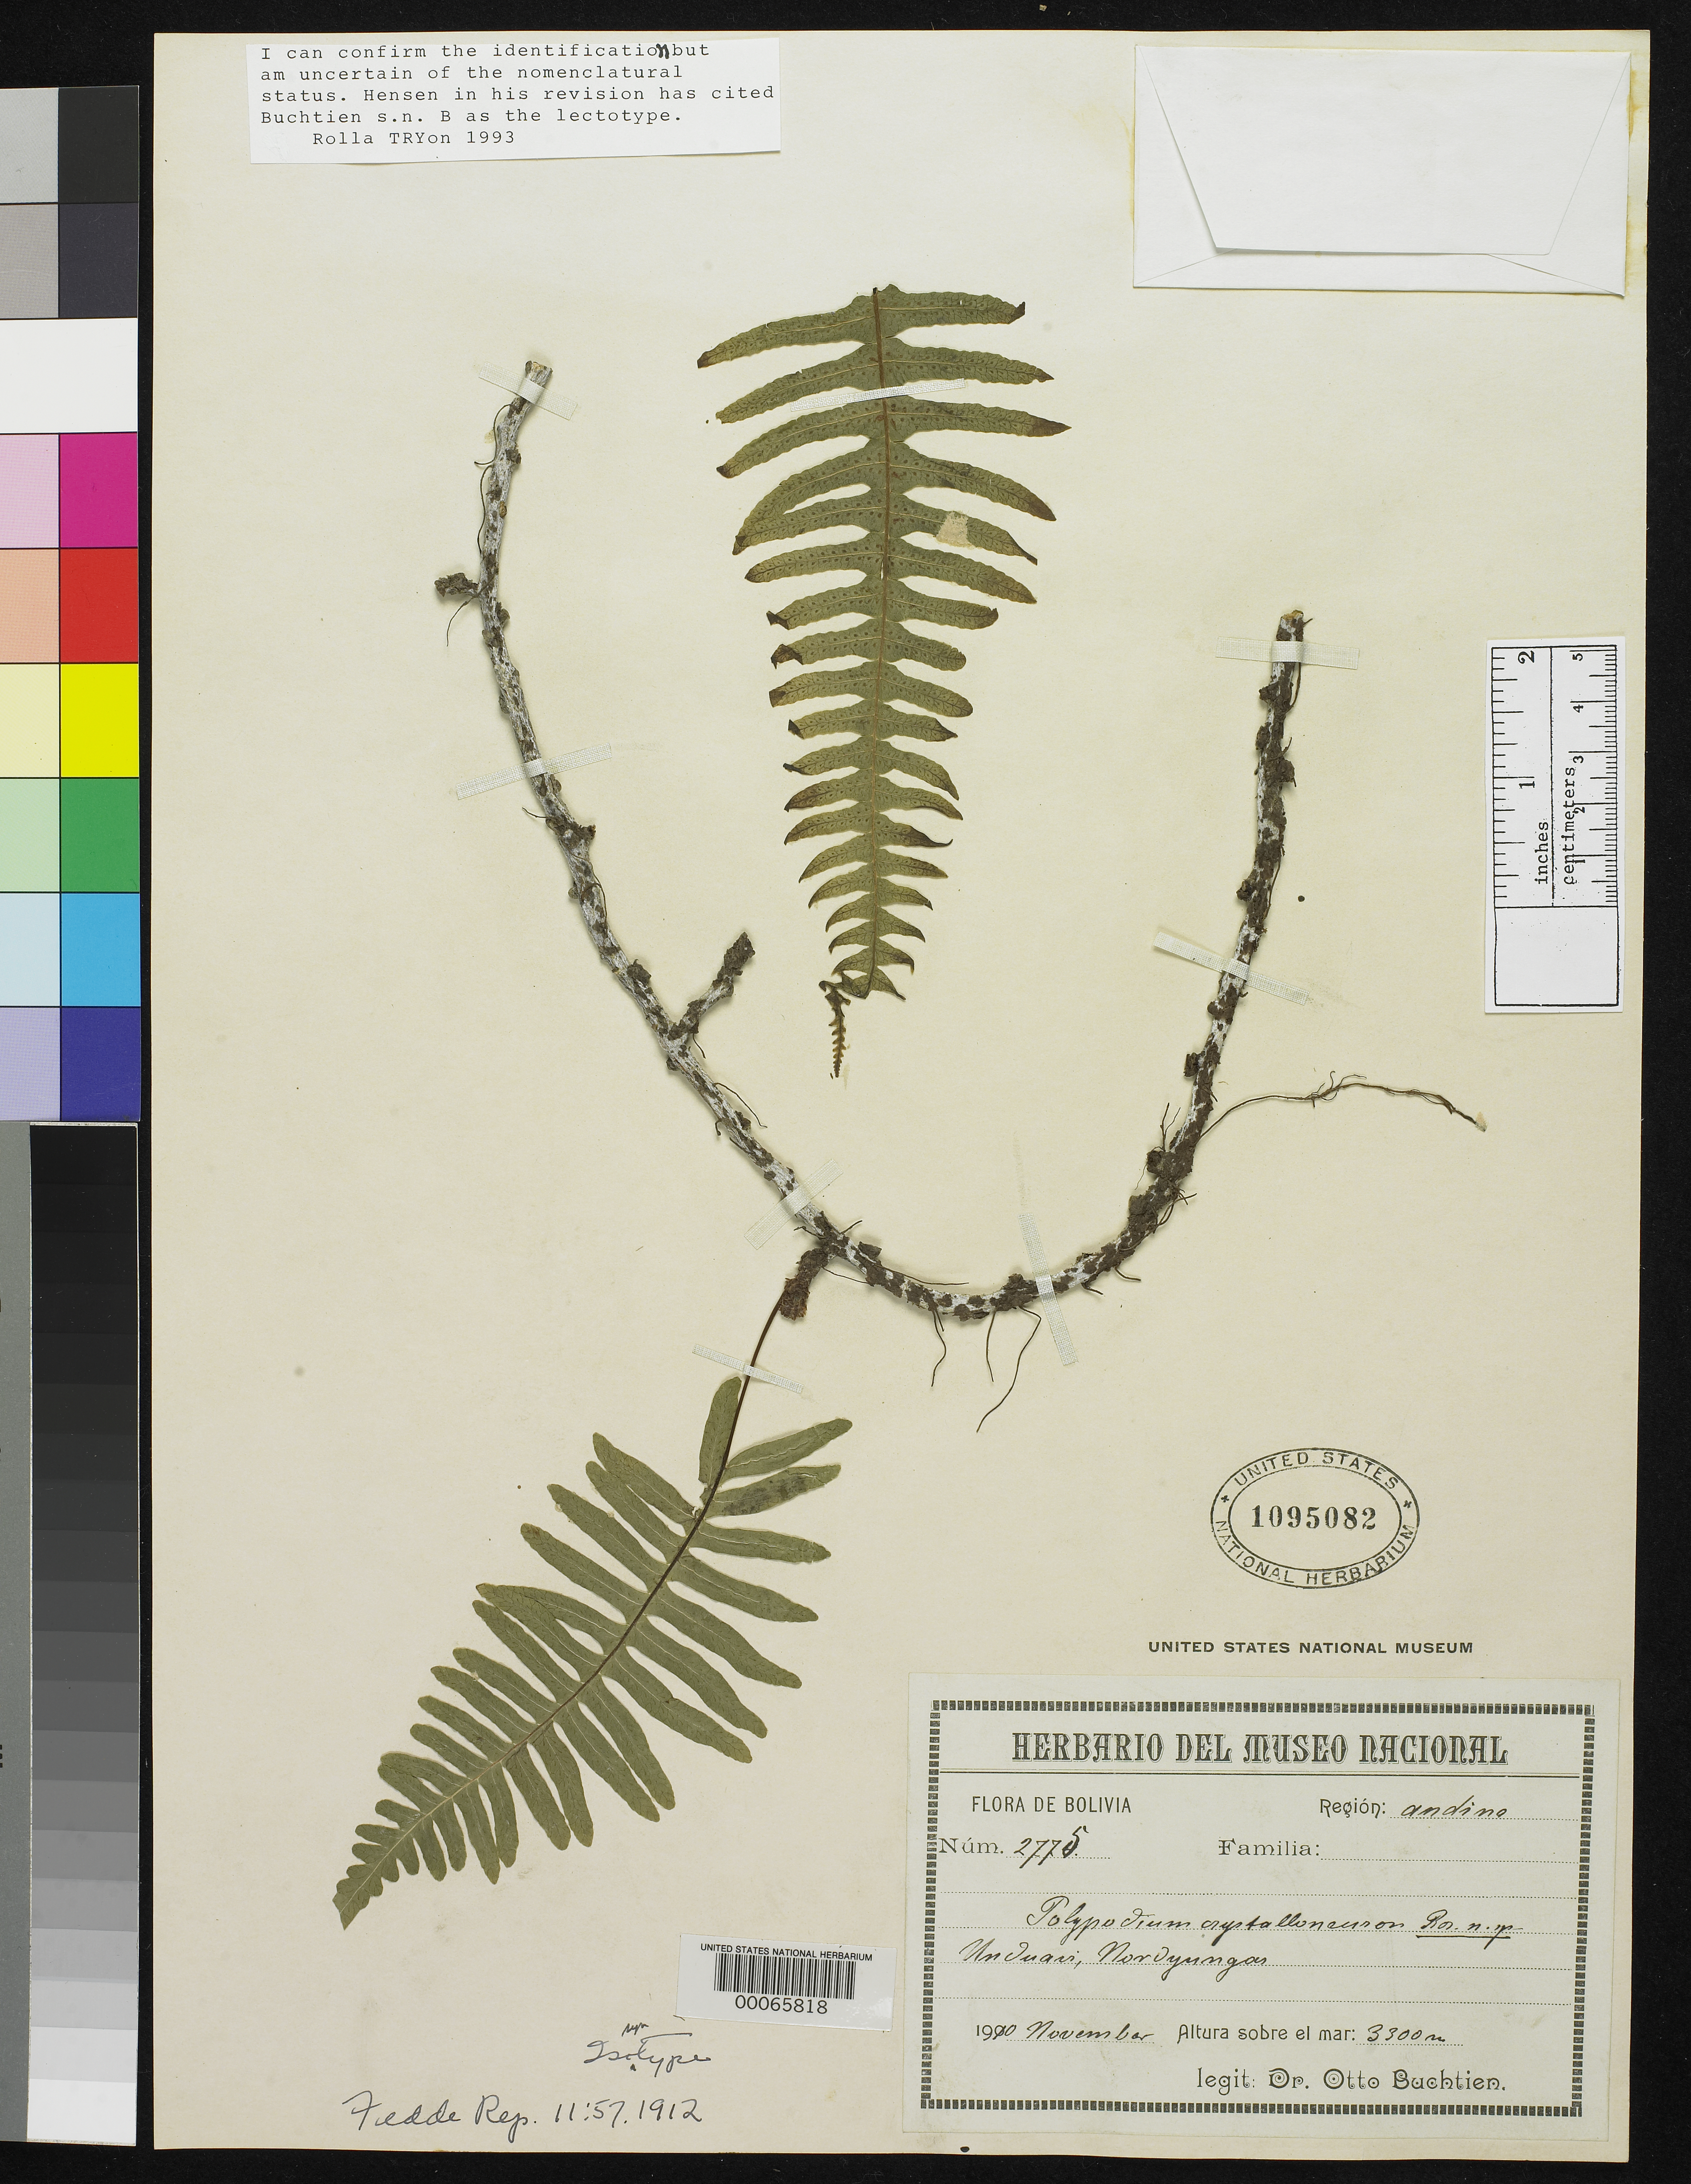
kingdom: Plantae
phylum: Tracheophyta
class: Polypodiopsida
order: Polypodiales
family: Polypodiaceae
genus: Polypodium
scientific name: Polypodium crystalloneuron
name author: Rosenst.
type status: Isosyntype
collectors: O. Buchtien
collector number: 2775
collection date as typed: Nov 1910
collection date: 1910-11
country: Bolivia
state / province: La Paz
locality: Unduavi, Nor Yungas.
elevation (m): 3300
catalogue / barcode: US 1095082